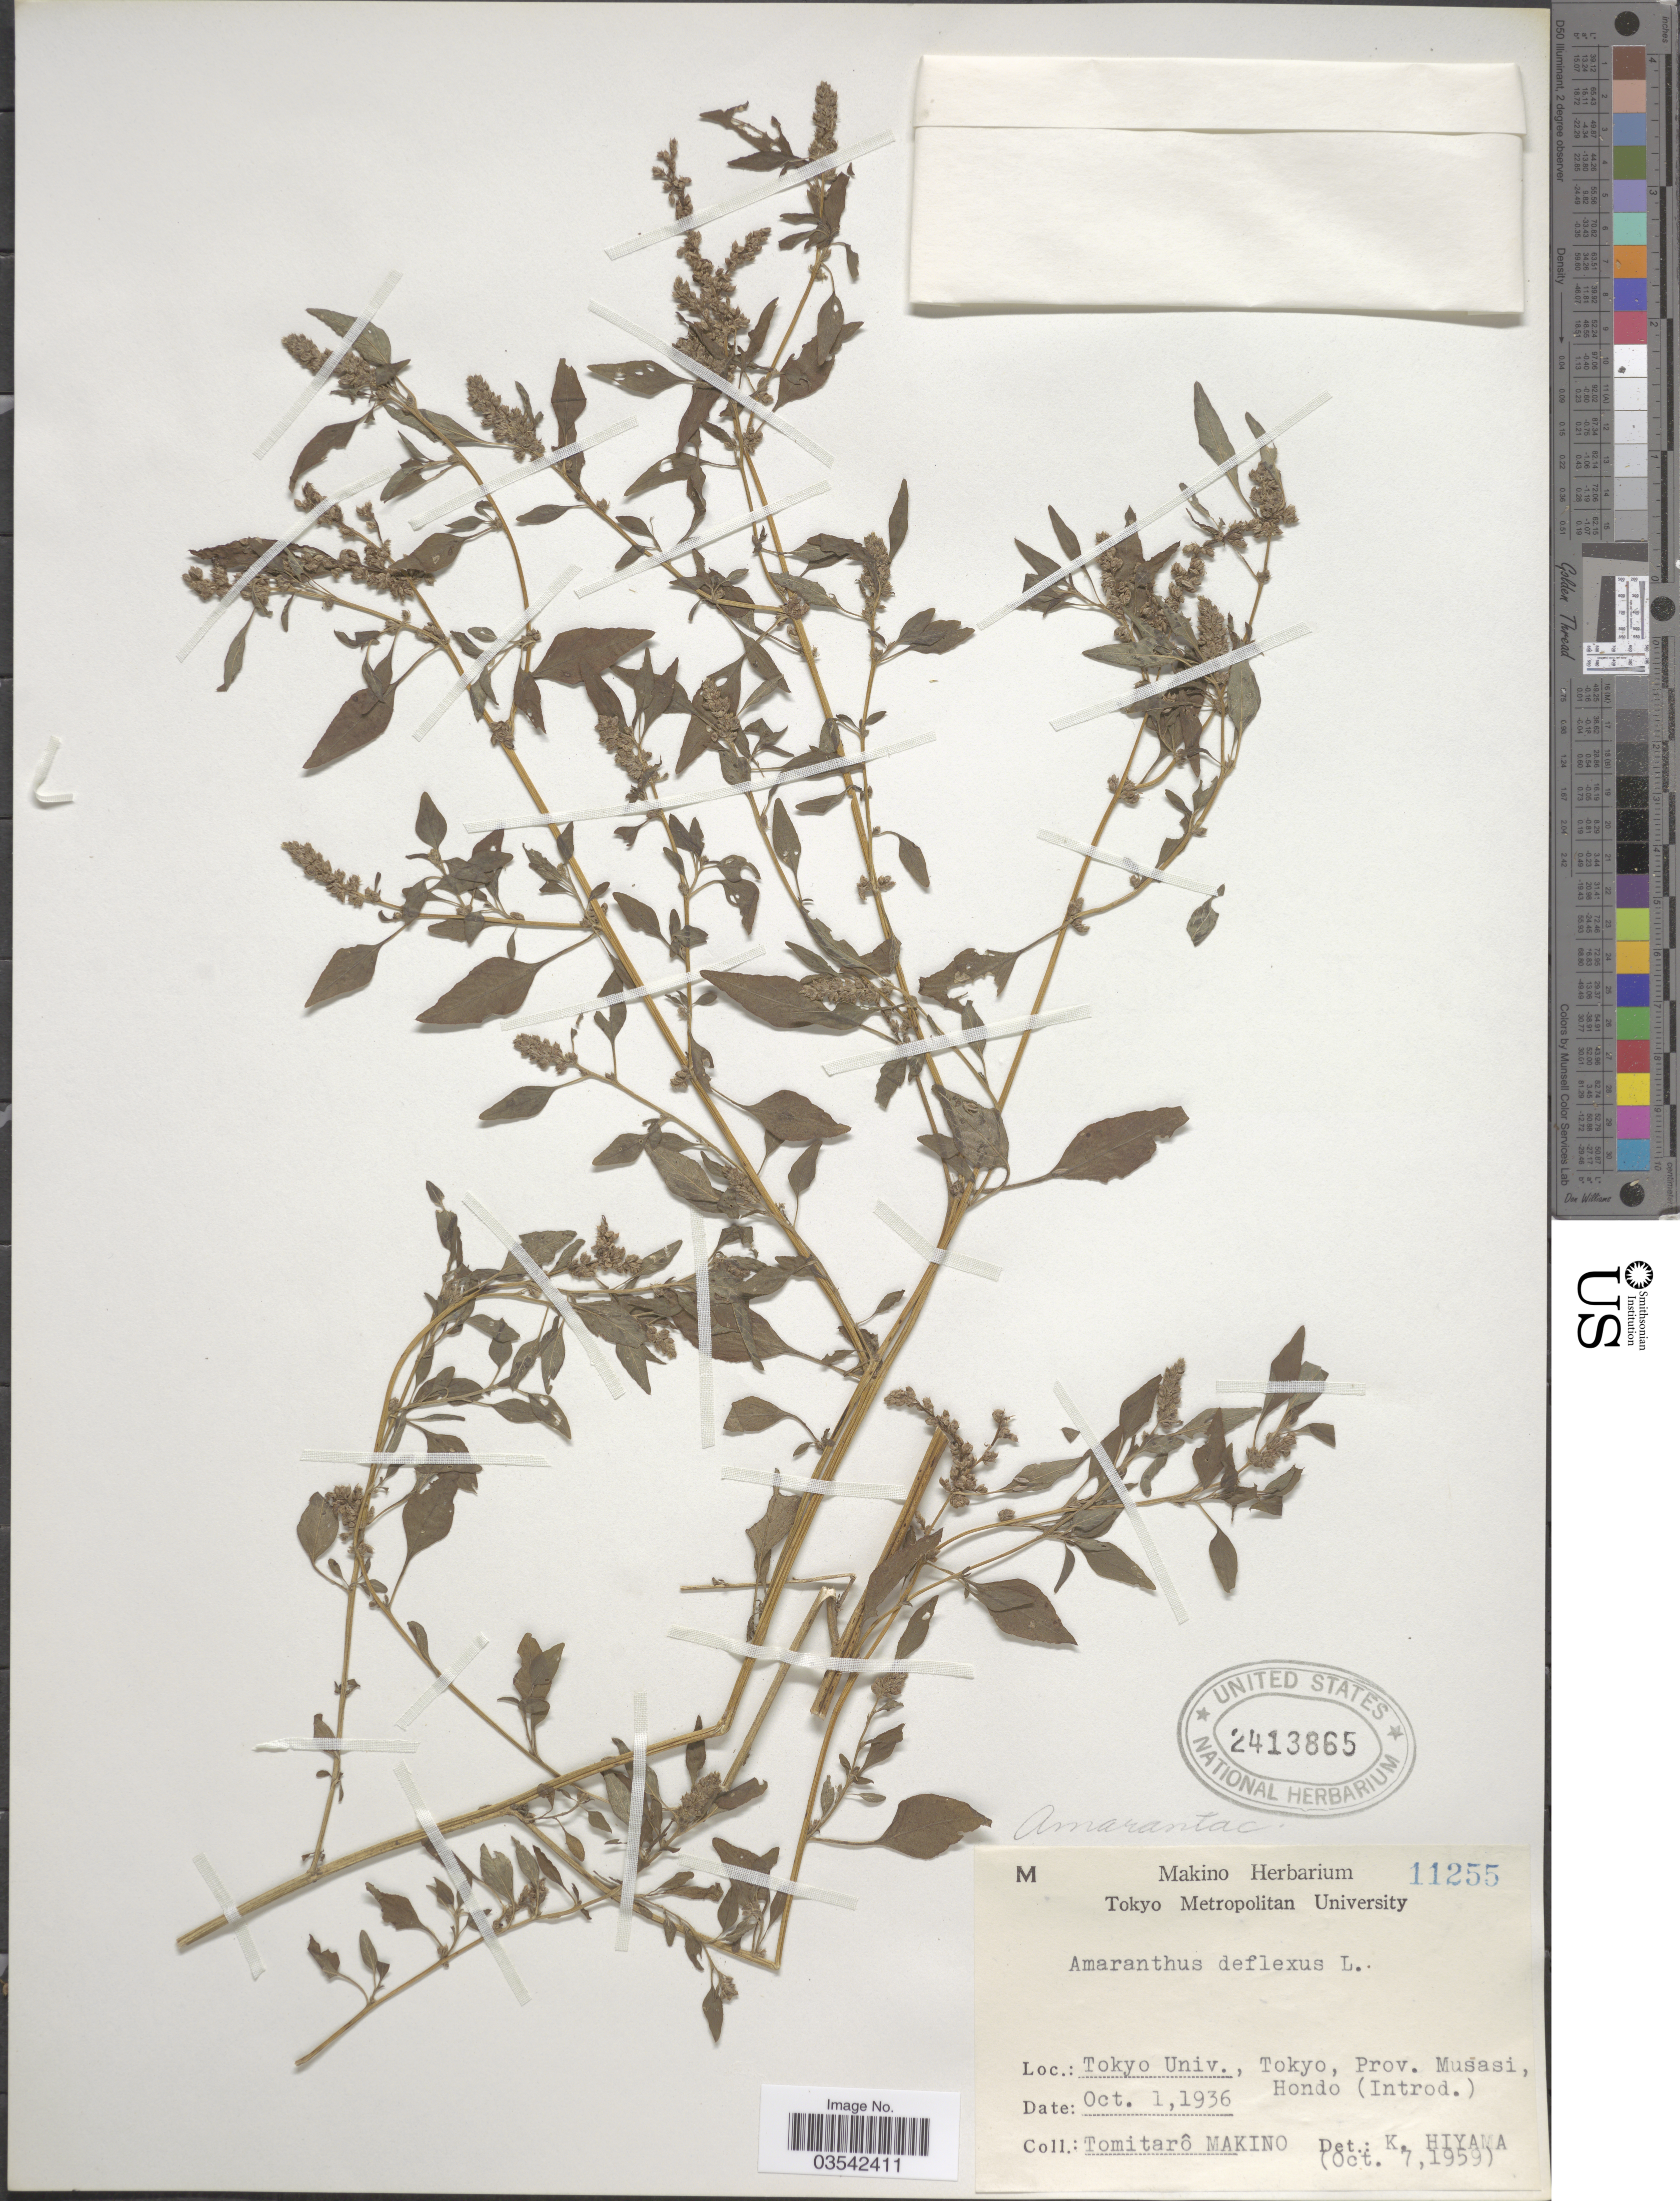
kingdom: Plantae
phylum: Tracheophyta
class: Magnoliopsida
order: Caryophyllales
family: Amaranthaceae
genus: Amaranthus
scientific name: Amaranthus deflexus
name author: L.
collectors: T. Makino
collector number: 11255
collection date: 1936-10-01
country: Japan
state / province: Tokyo, Federal City of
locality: Tokyo Univ., Prov. Musasi, Hondo (Introd.).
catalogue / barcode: US 2413865